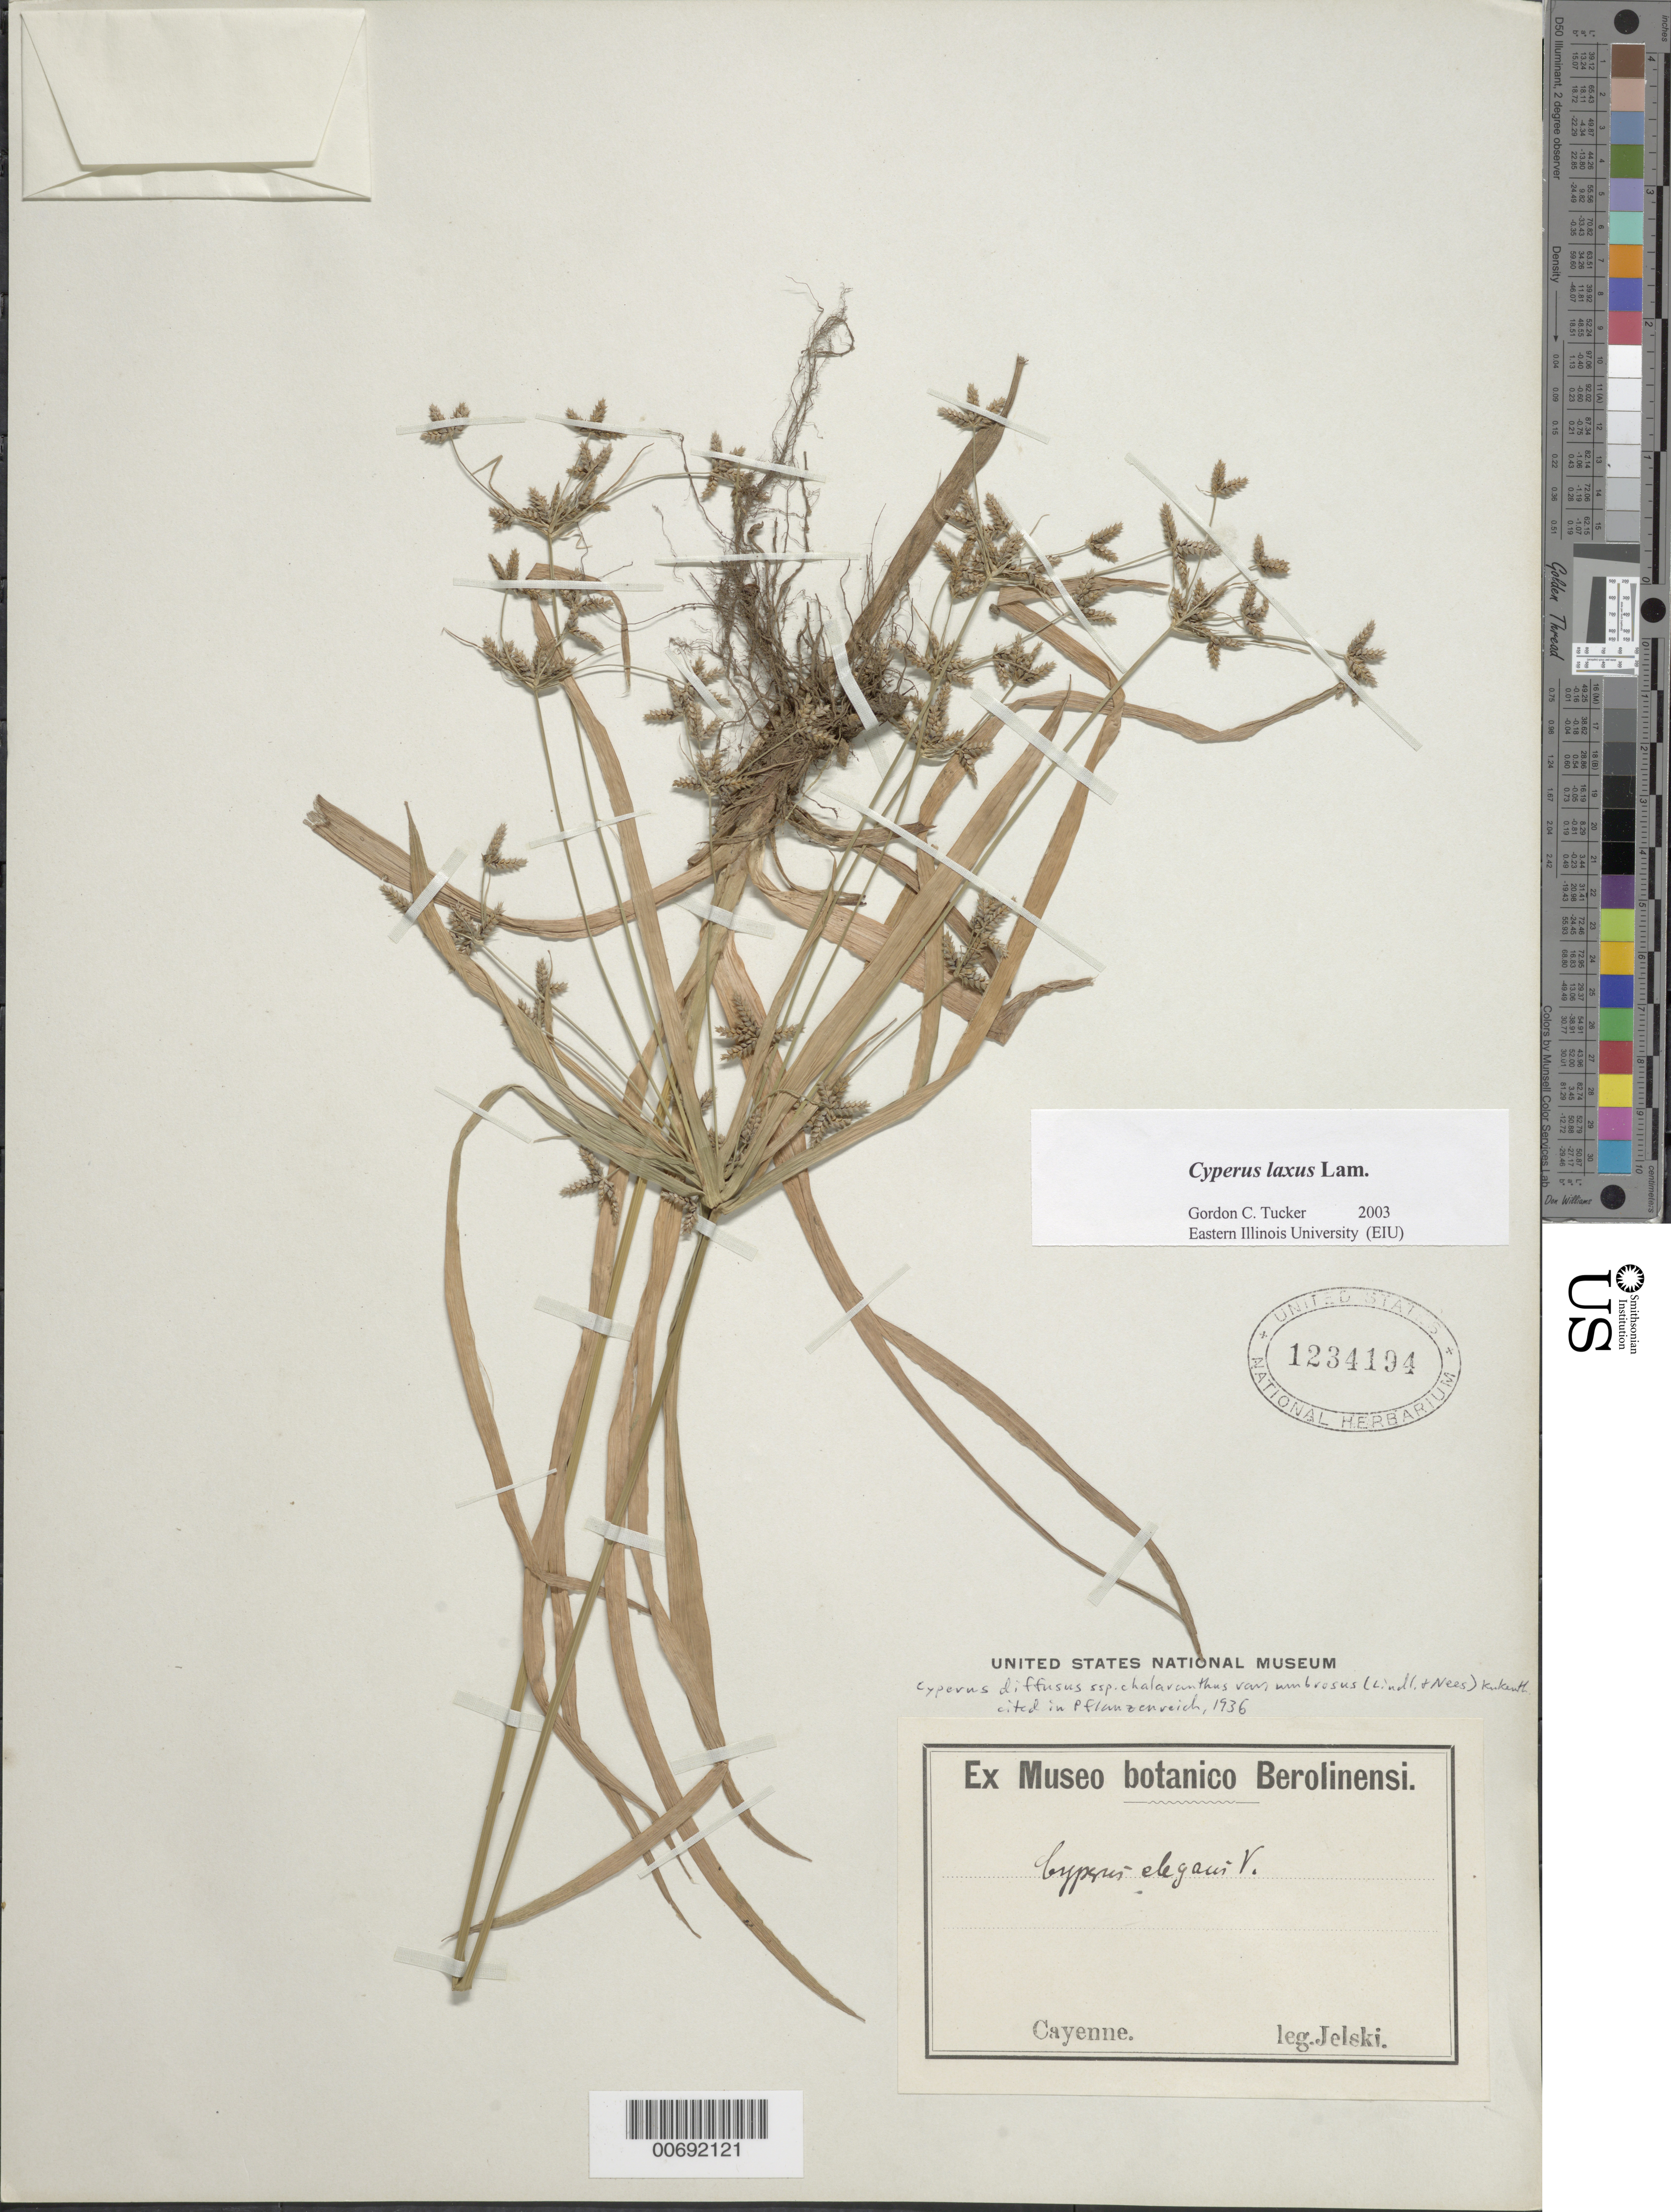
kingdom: Plantae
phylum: Tracheophyta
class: Liliopsida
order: Poales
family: Cyperaceae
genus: Cyperus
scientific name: Cyperus laxus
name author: Lam.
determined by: Tucker, G. C.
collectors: H. Jelski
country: French Guiana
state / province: Cayenne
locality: Cayenne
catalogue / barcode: US 1234194